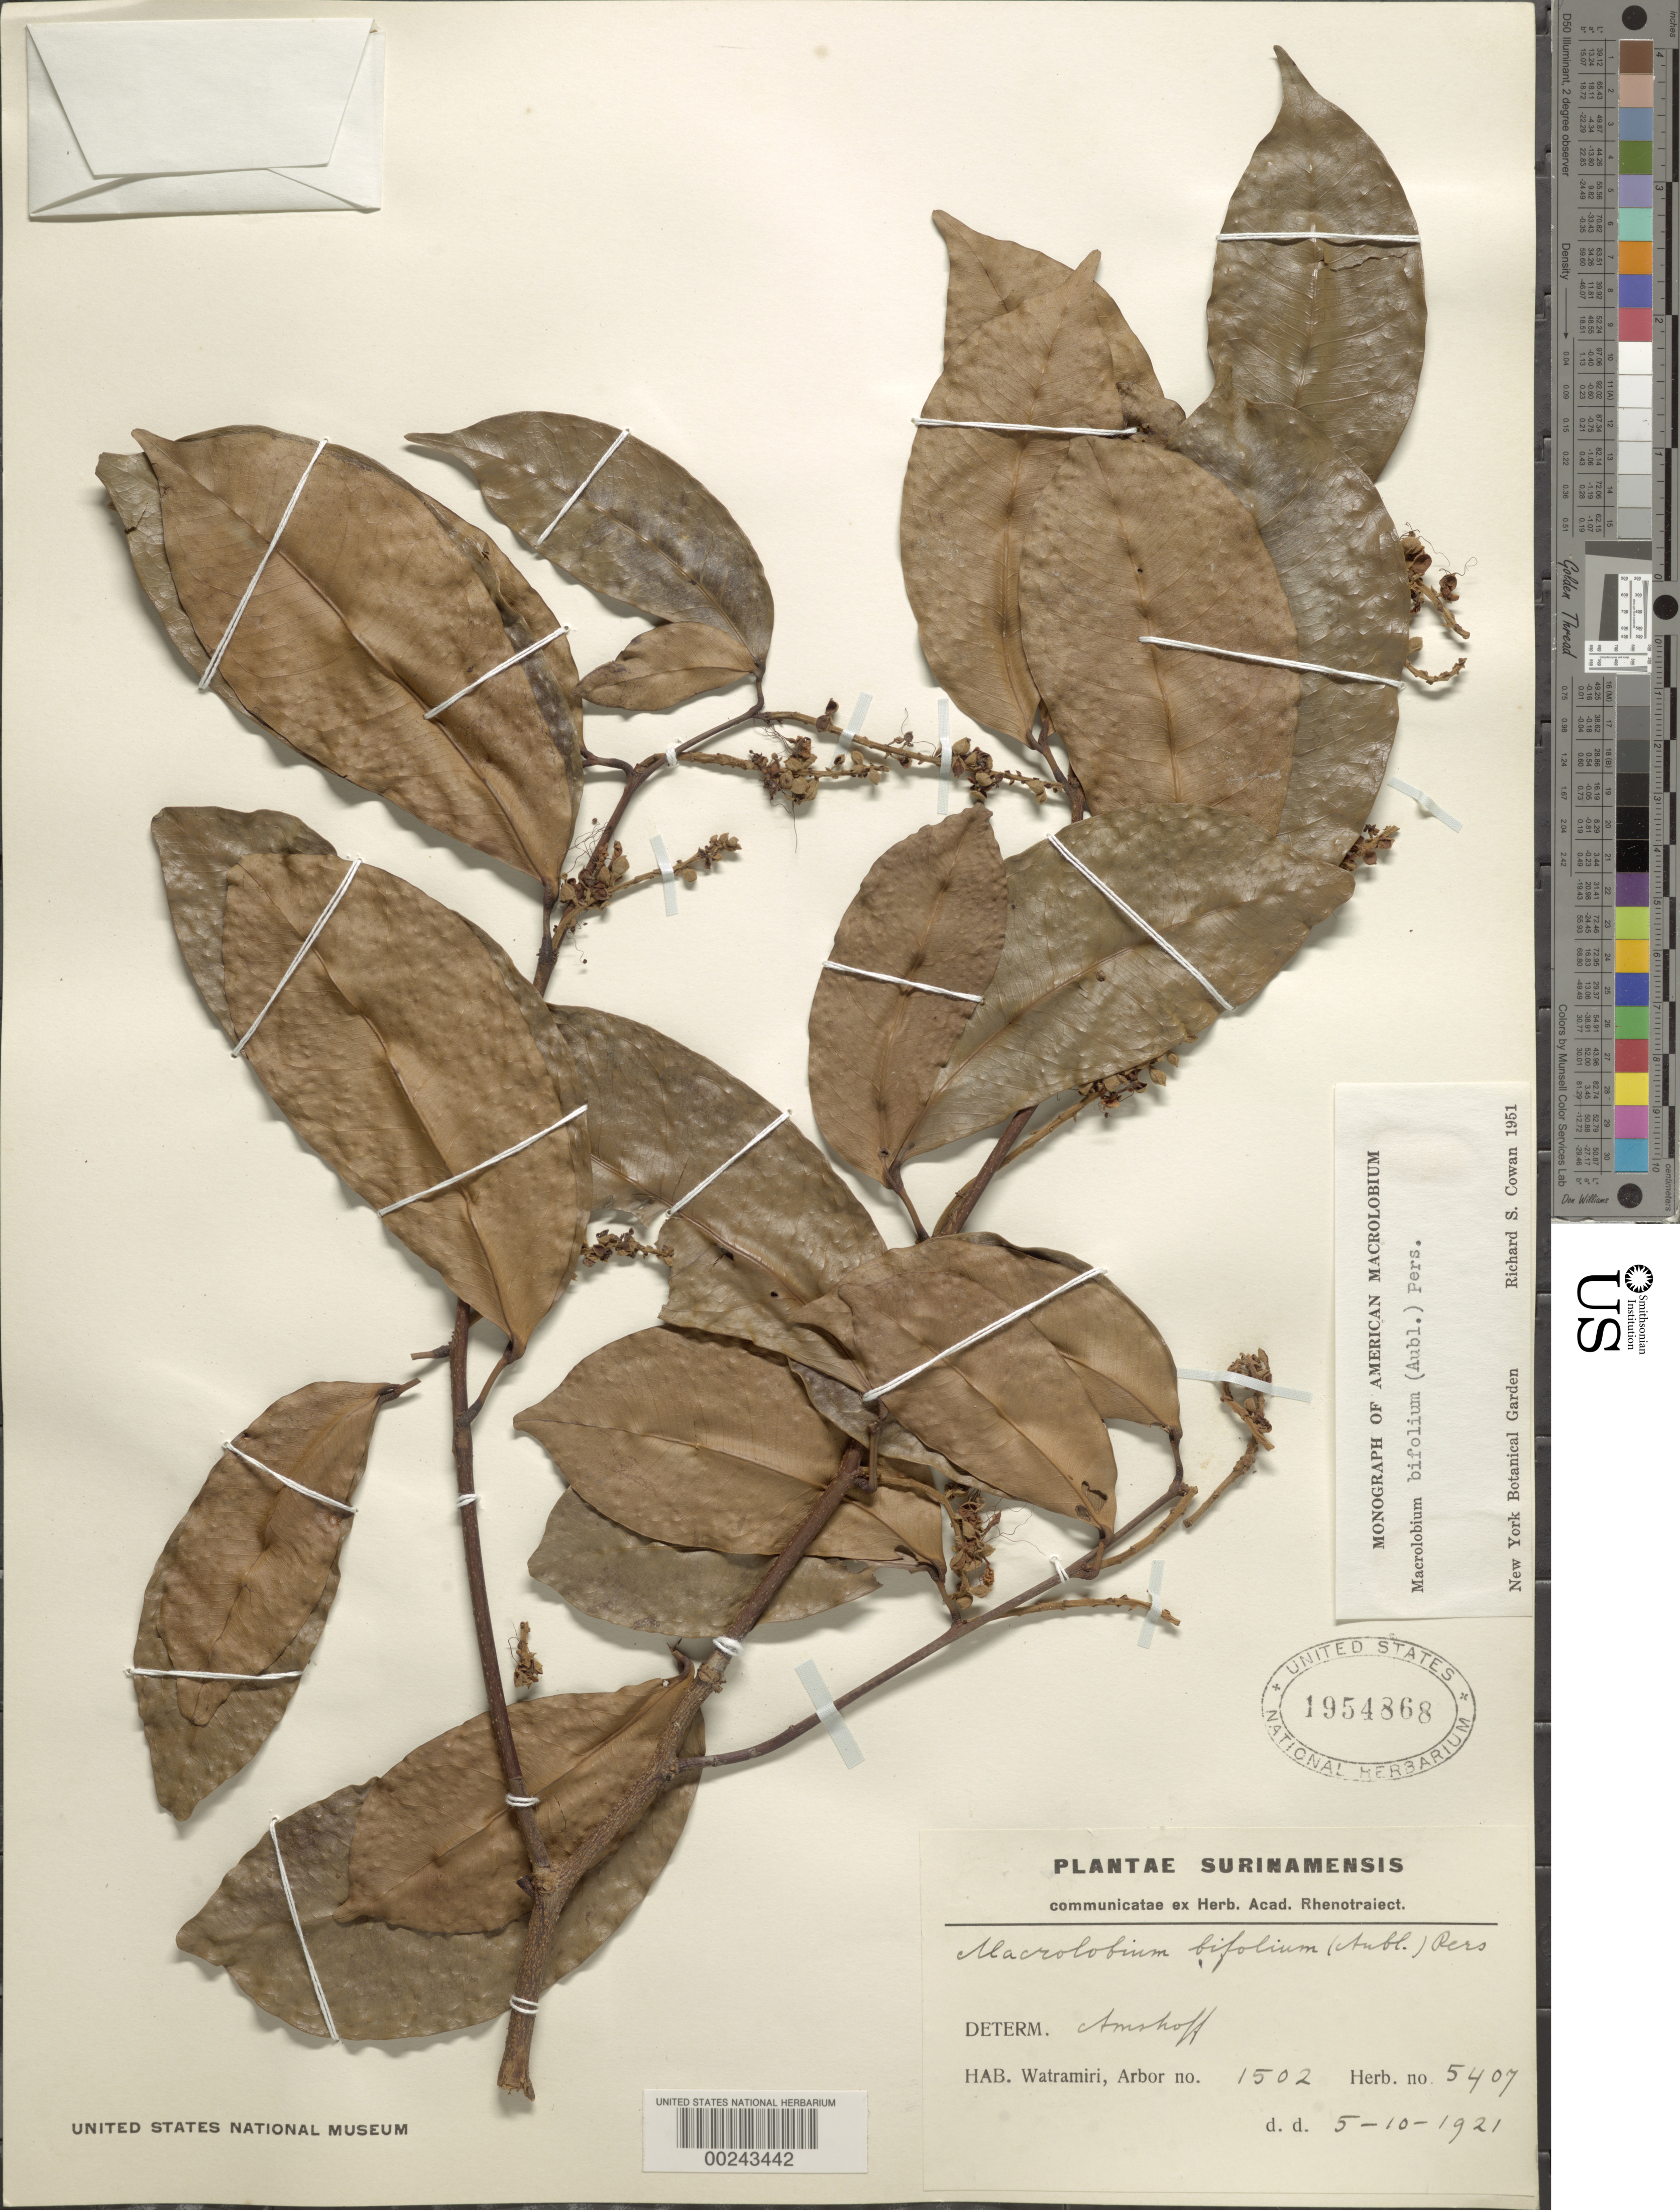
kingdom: Plantae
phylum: Tracheophyta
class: Magnoliopsida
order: Fabales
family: Fabaceae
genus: Macrolobium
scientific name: Macrolobium bifolium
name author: (Aubl.) Pers.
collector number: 5407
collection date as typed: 10 May 1921 or 05 Oct 1921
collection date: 1921-05-10 or 1921-10-05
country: Suriname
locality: Watramiri, arbor no. 1502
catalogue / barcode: US 1954868